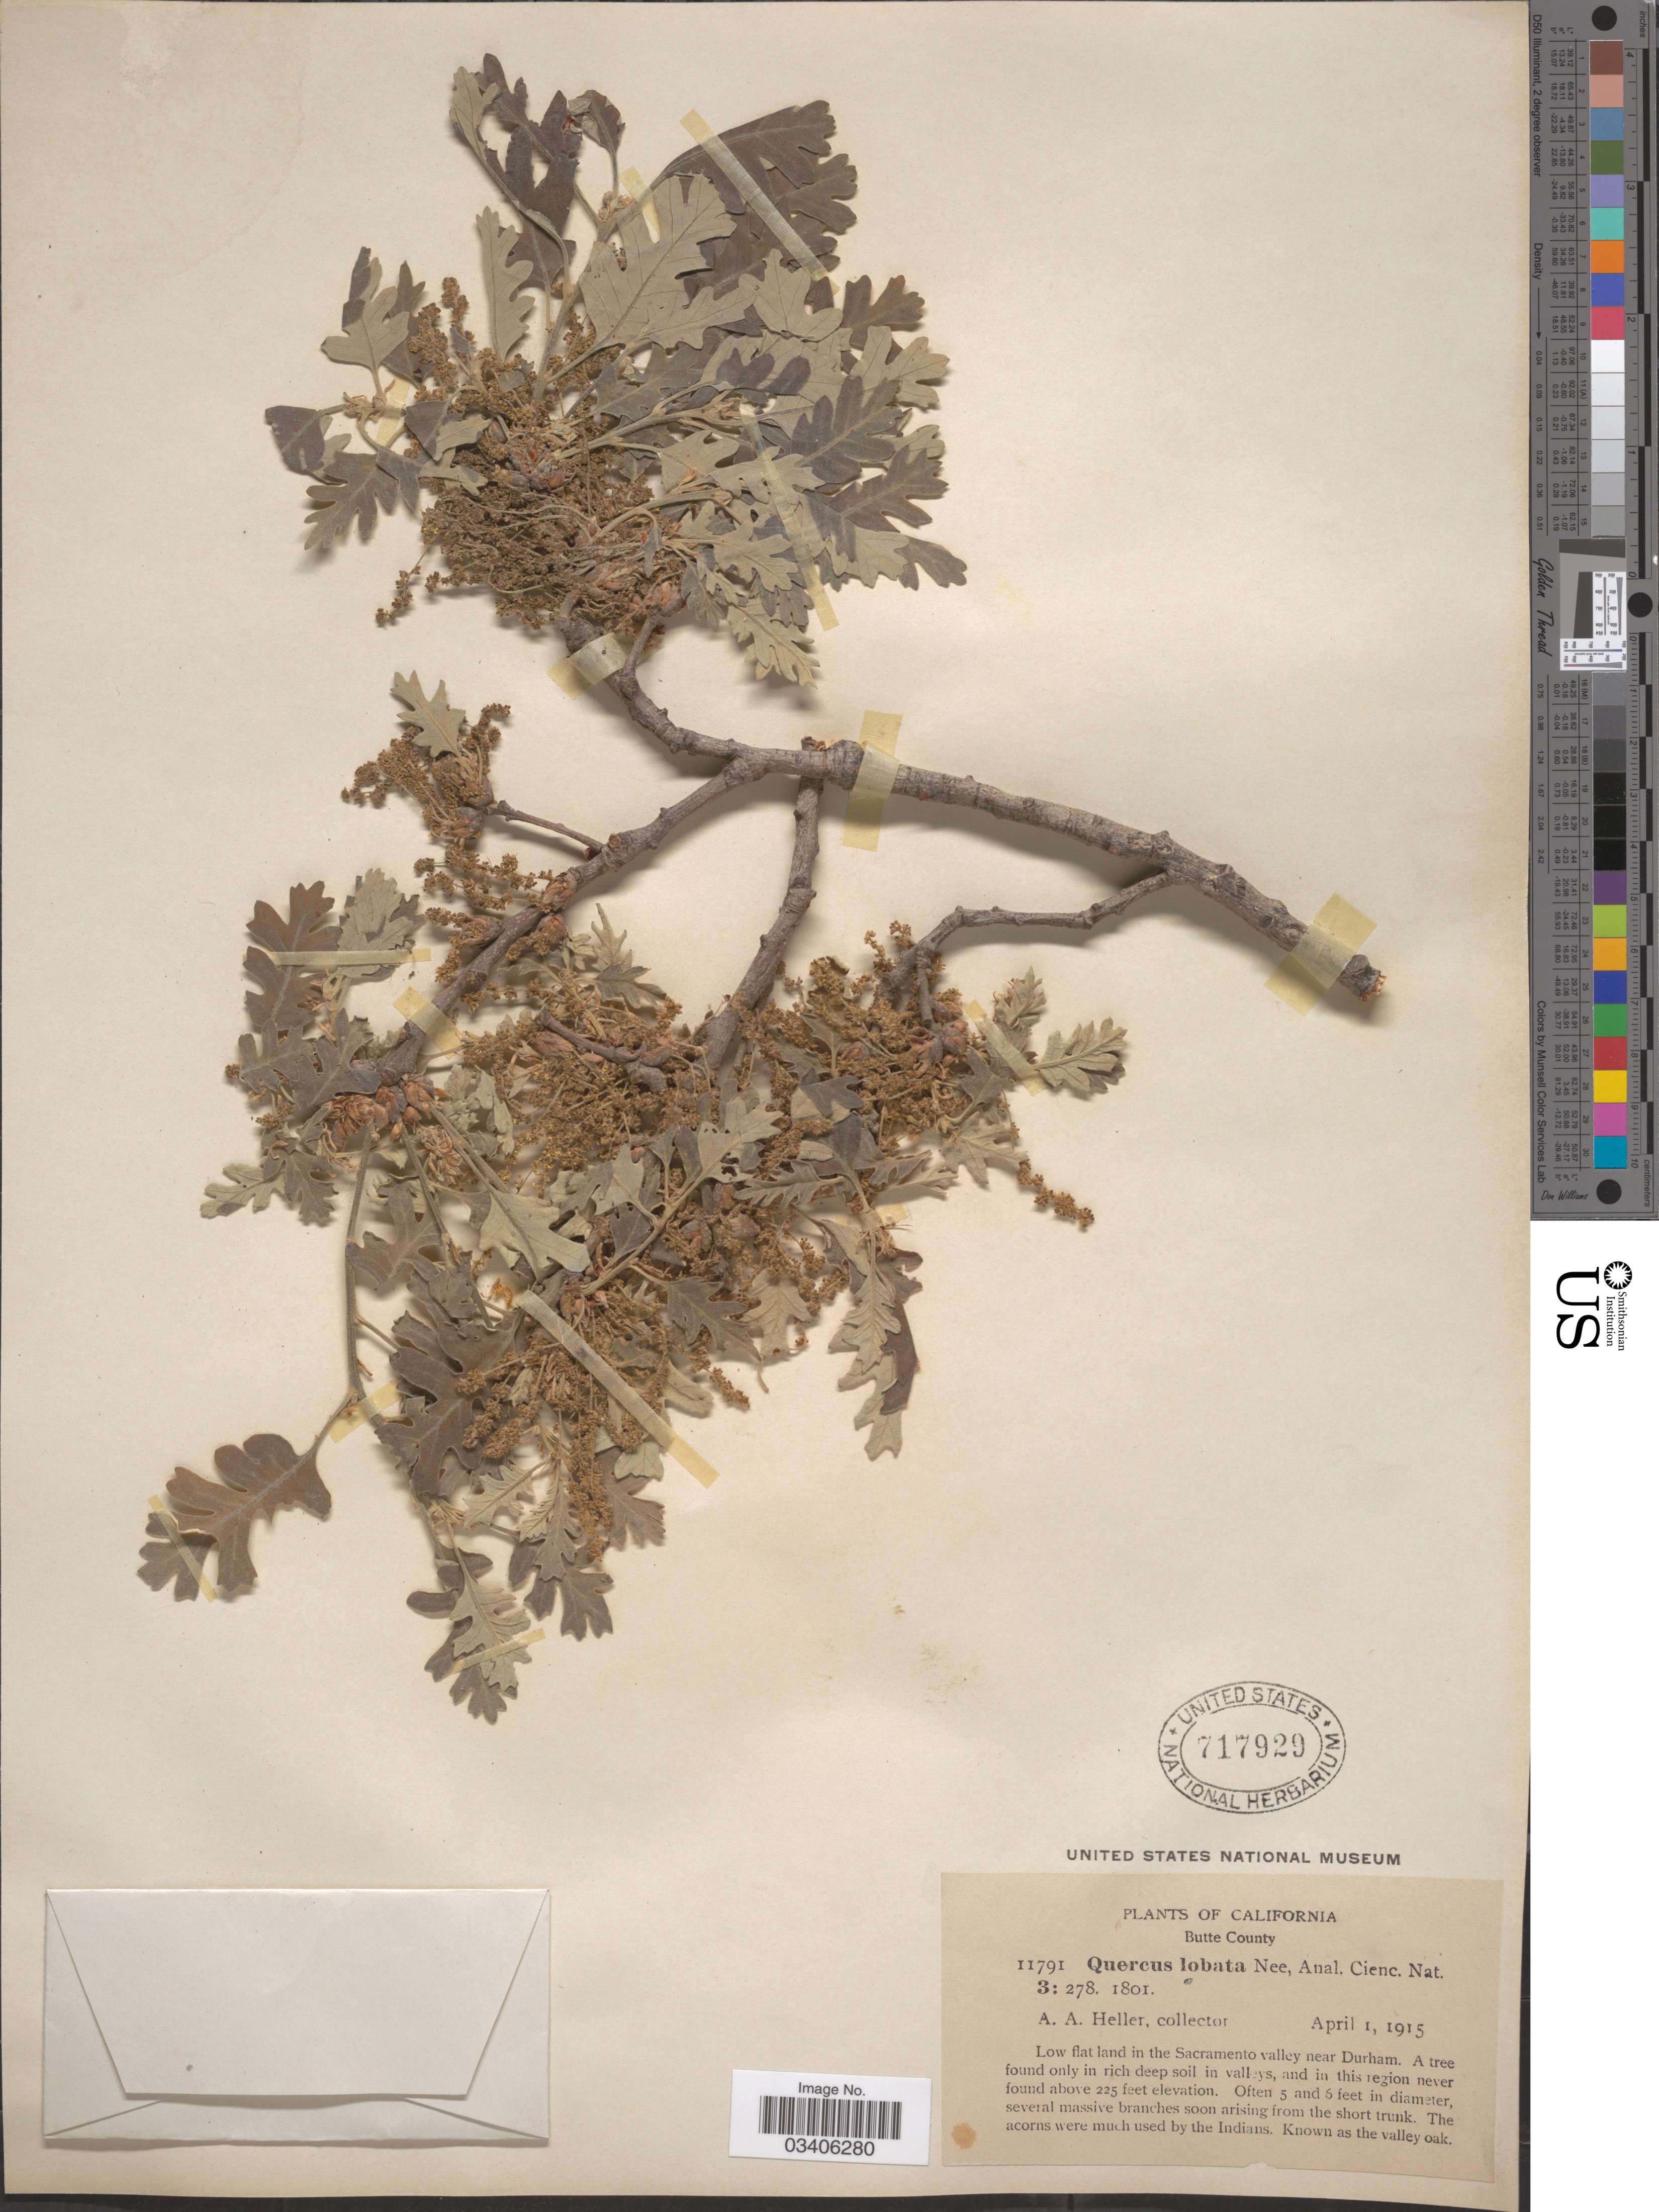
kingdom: Plantae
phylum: Tracheophyta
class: Magnoliopsida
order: Fagales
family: Fagaceae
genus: Quercus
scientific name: Quercus lobata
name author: Née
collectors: A. A. Heller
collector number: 11791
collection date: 1915-04-01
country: United States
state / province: California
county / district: Butte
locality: Butte County. Low flat land in the Sacramento valley near Durham.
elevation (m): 69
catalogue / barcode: US 717929